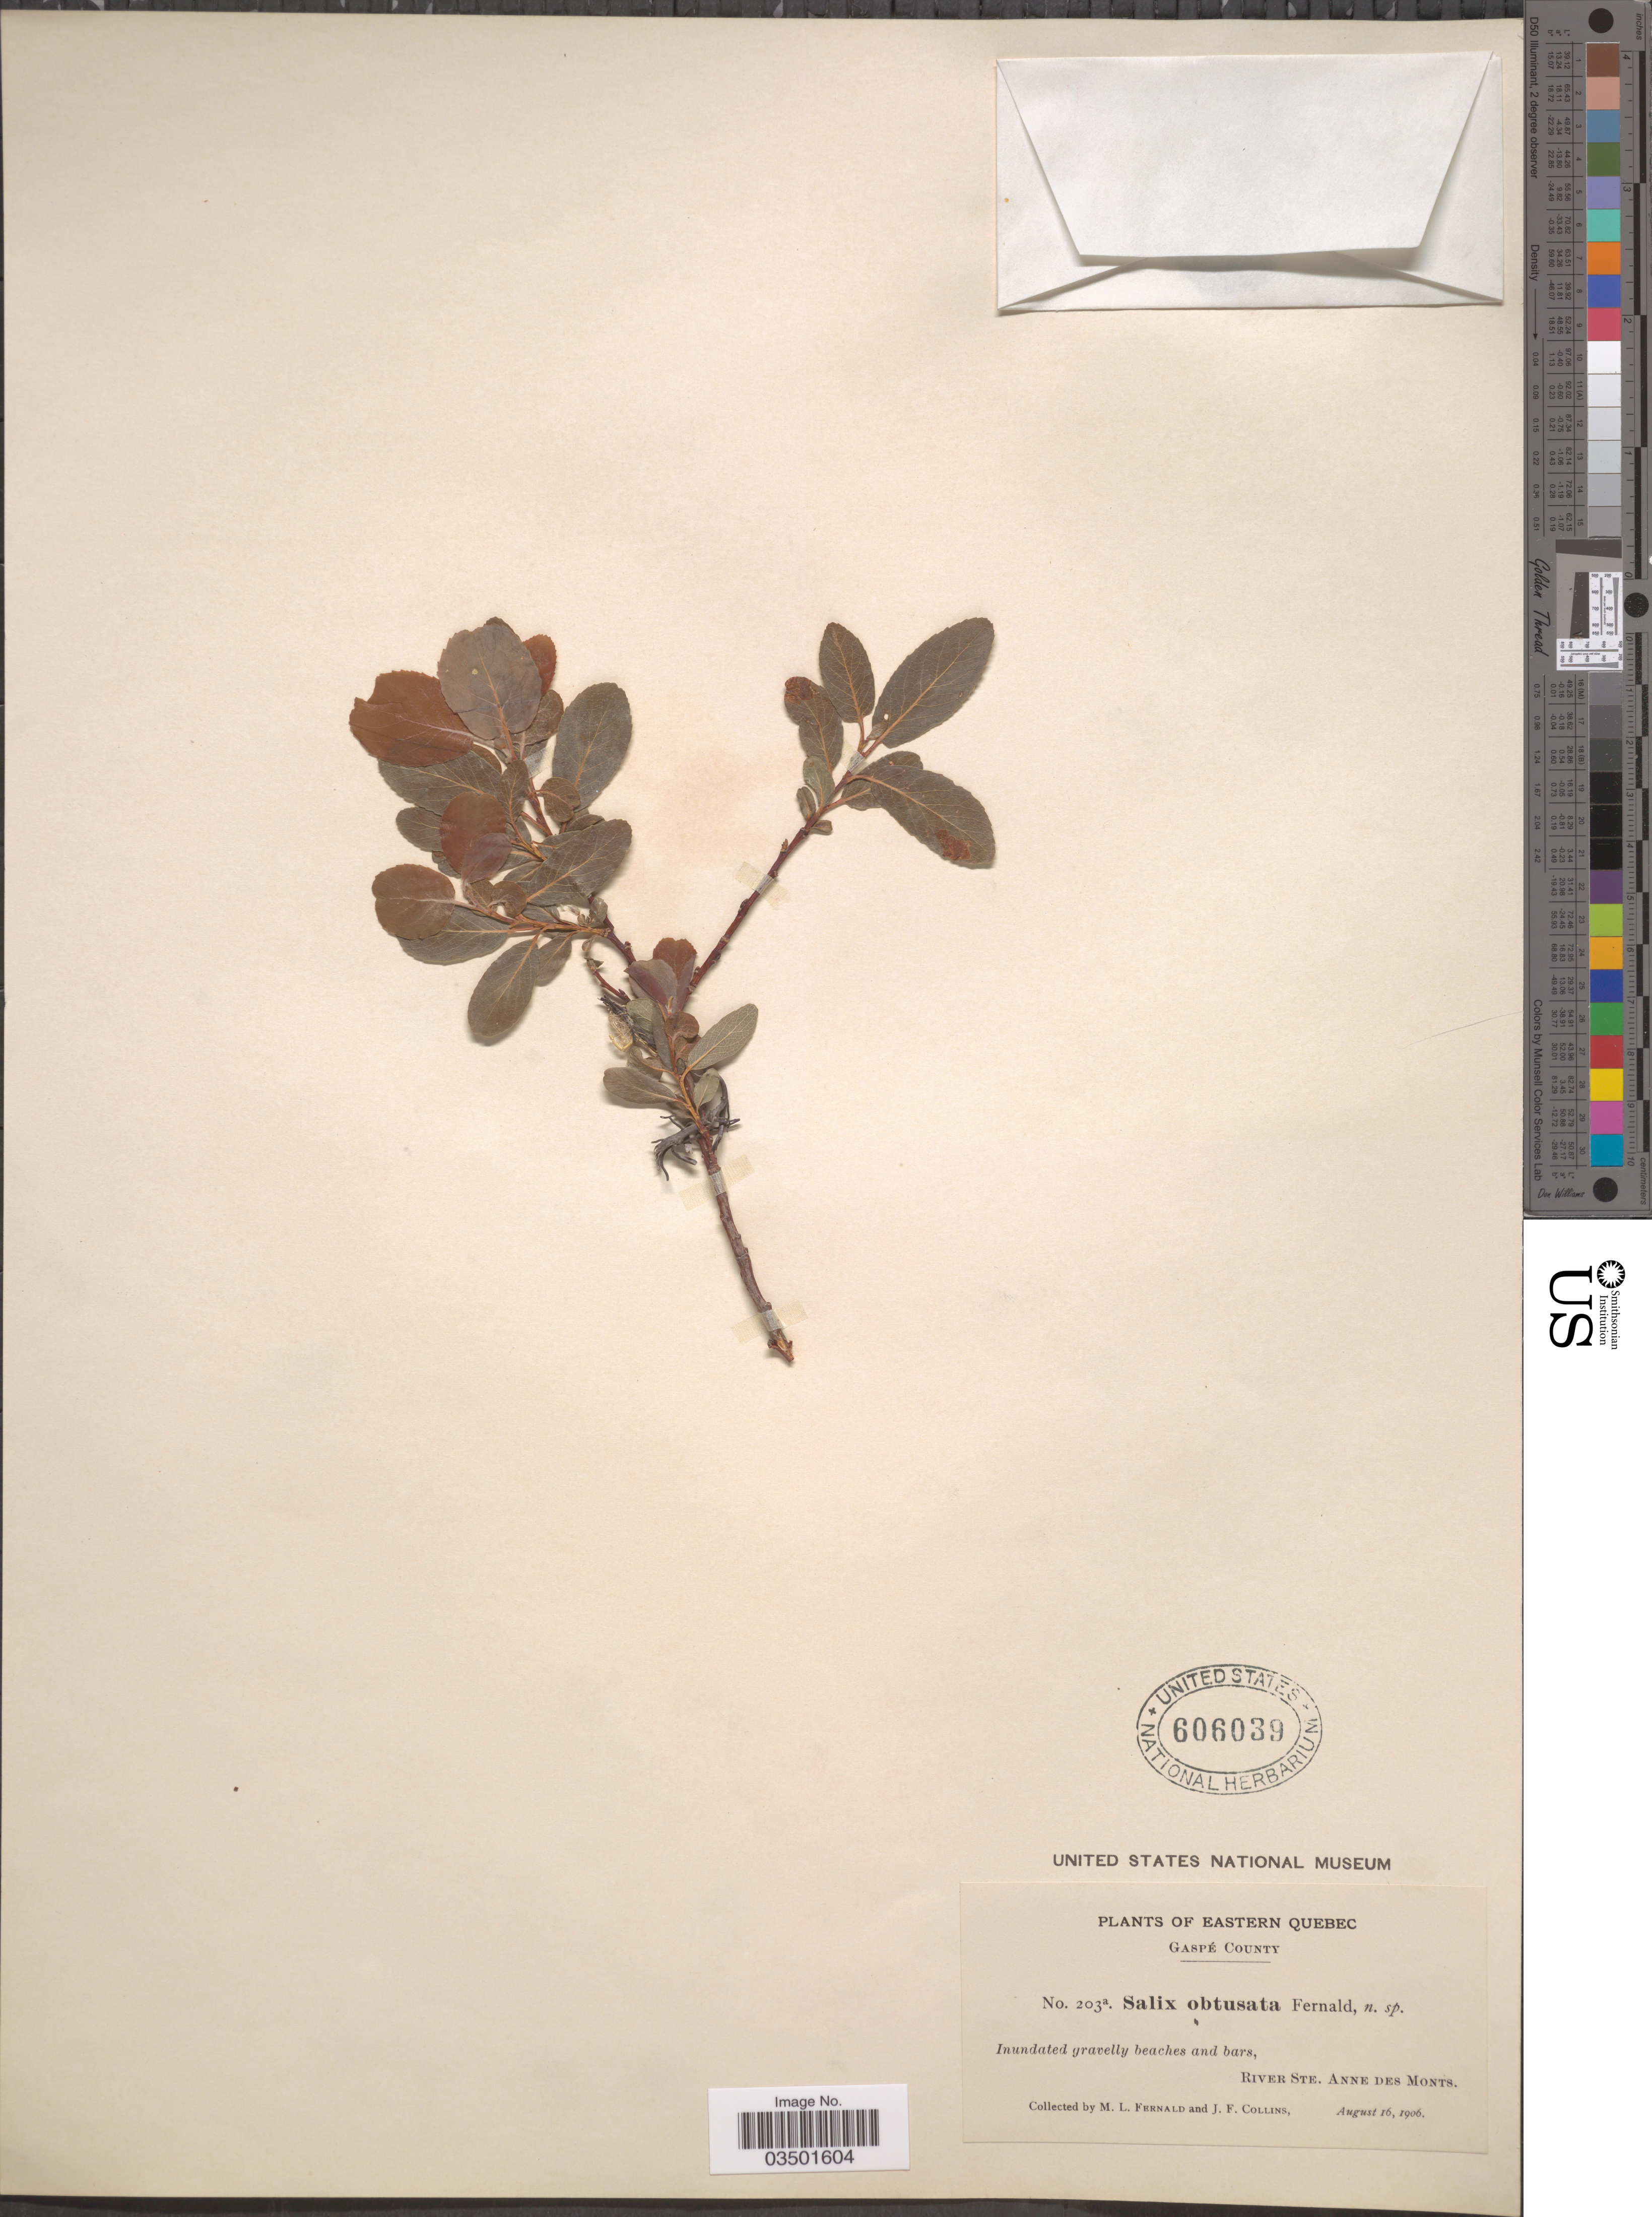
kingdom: Plantae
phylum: Tracheophyta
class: Magnoliopsida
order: Malpighiales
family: Salicaceae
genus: Salix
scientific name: Salix obtusata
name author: Fernald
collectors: M. L. Fernald & J. Collins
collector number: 203a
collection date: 1906-08-16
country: Canada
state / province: Quebec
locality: Eastern Quebec. Gaspé County. River Ste. Anne des Monts.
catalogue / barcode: US 606039